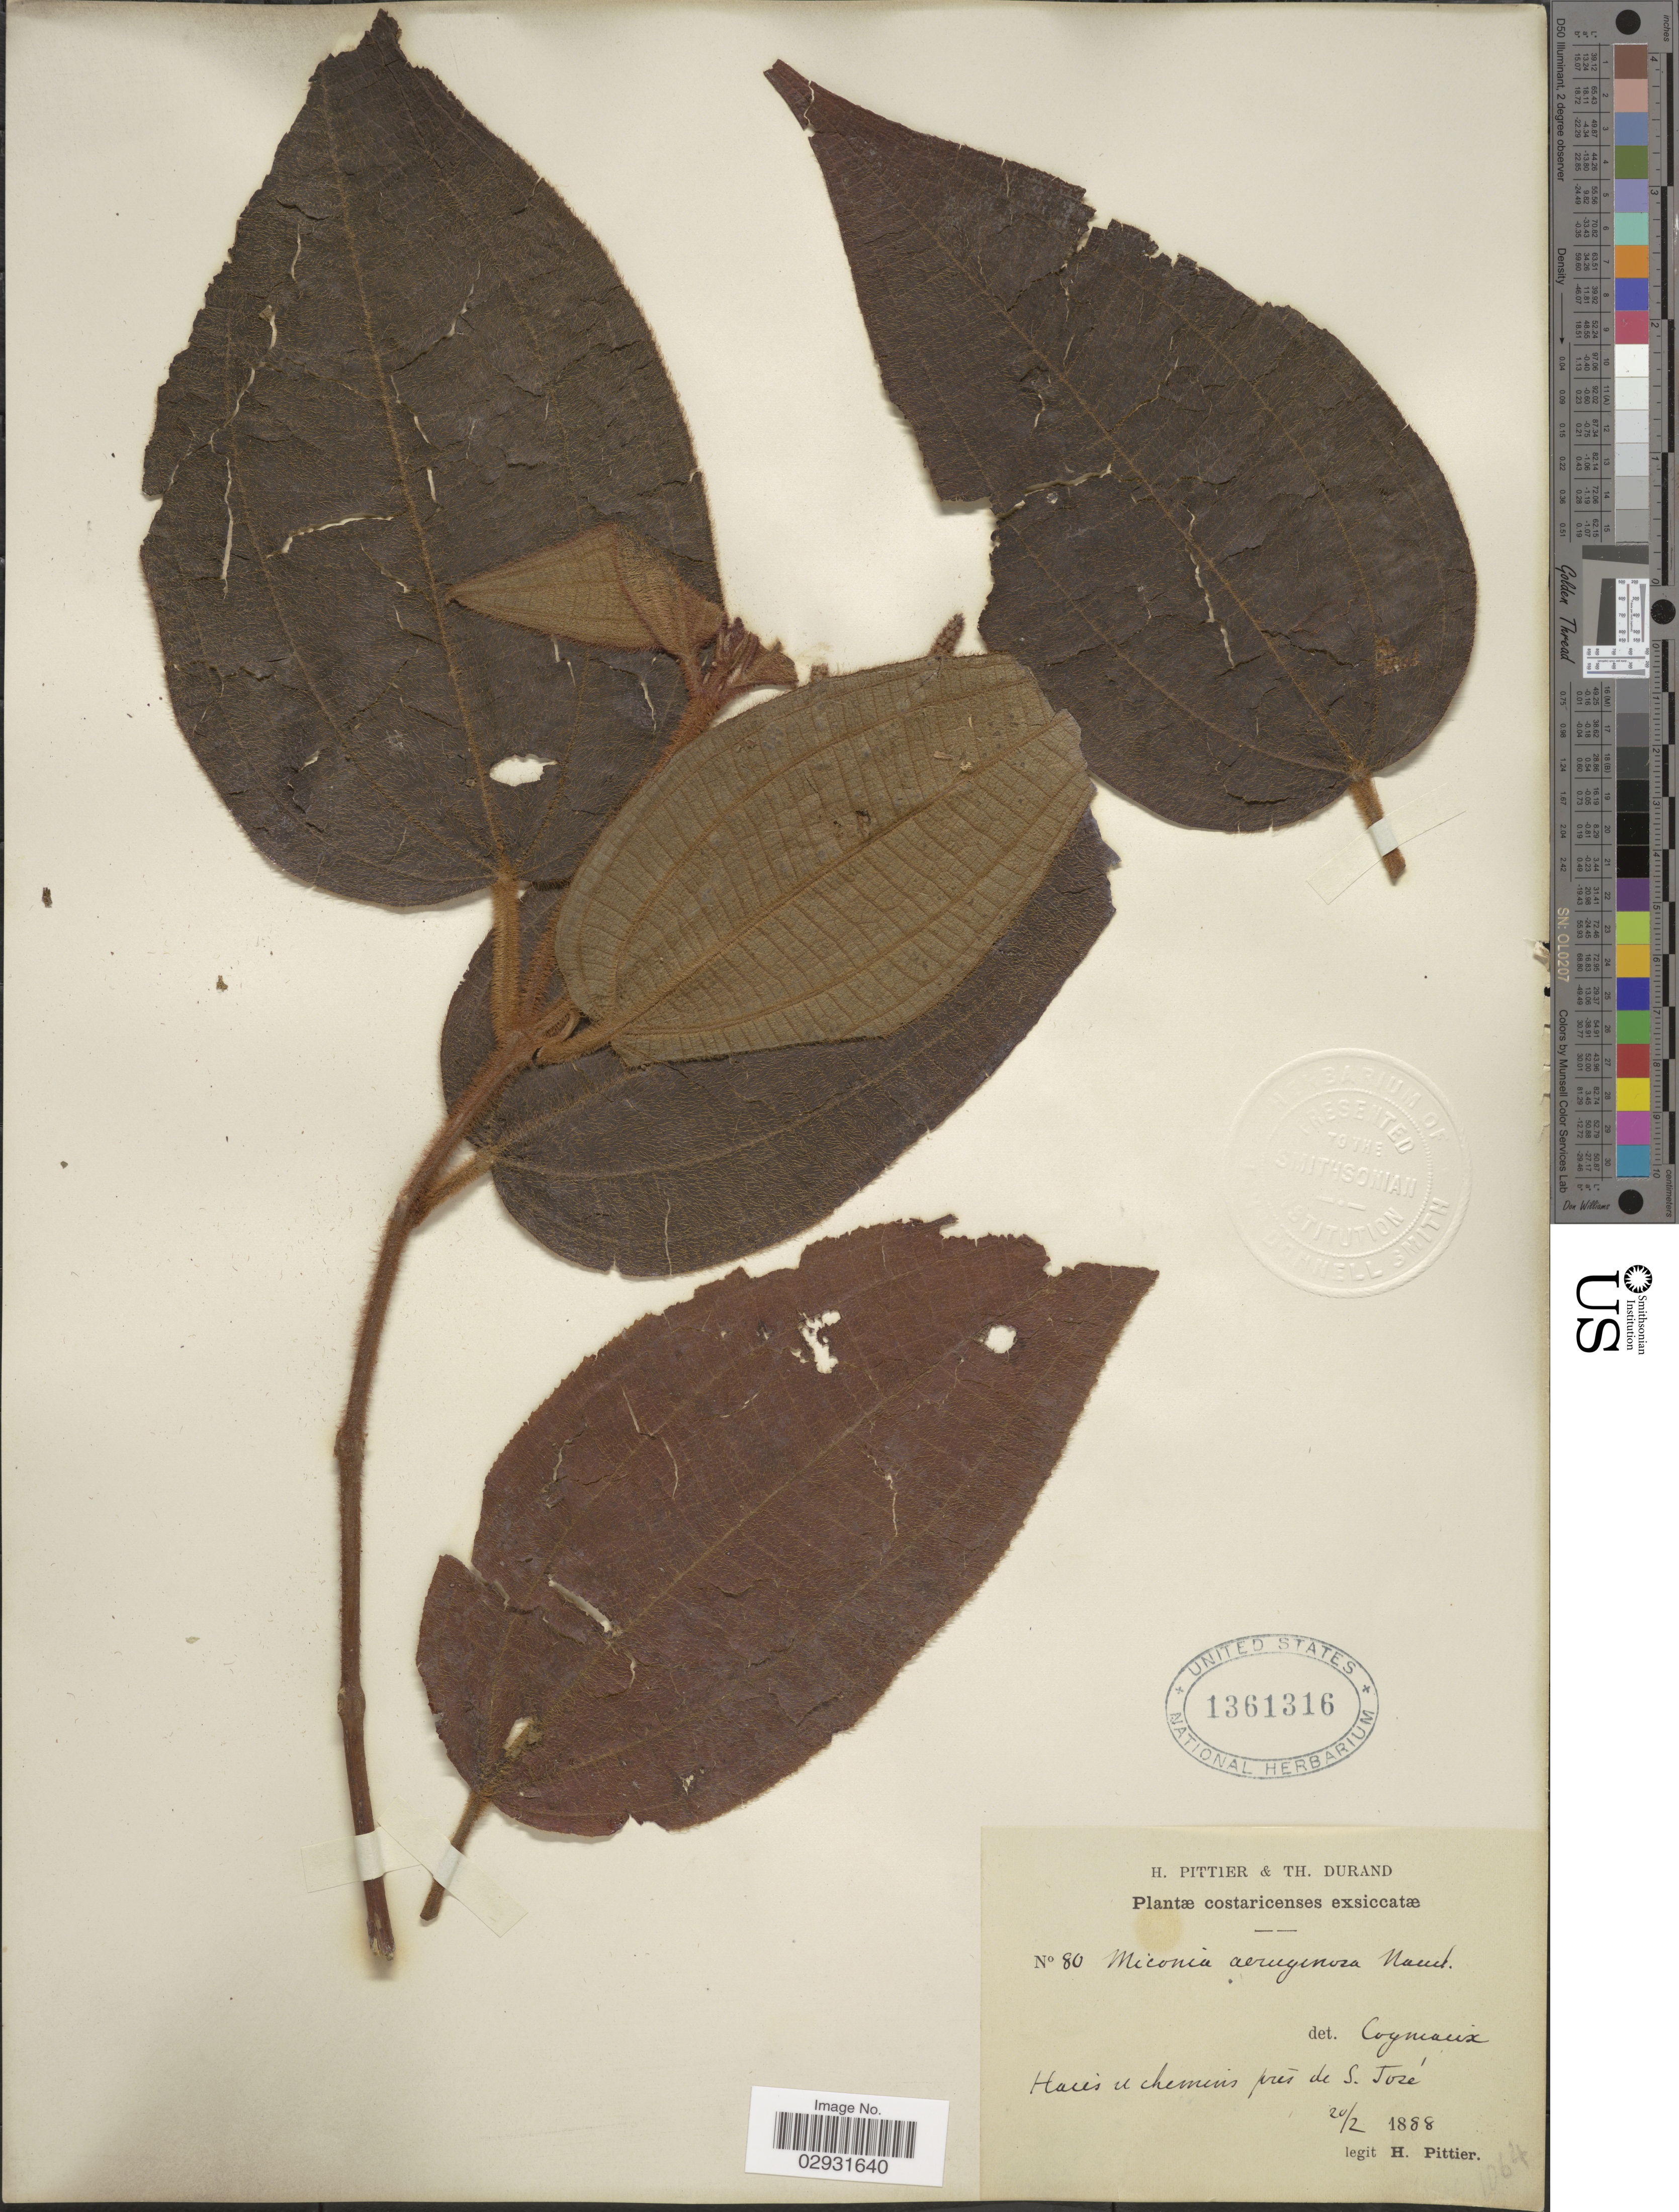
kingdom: Plantae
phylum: Tracheophyta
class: Magnoliopsida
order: Myrtales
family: Melastomataceae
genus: Miconia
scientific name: Miconia aeruginosa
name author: Naudin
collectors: H. F. Pittier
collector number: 80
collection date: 1888-02-20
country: Costa Rica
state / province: San José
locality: Haies á chemins prés de S. José [hedges on path near San José]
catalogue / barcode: US 1361316